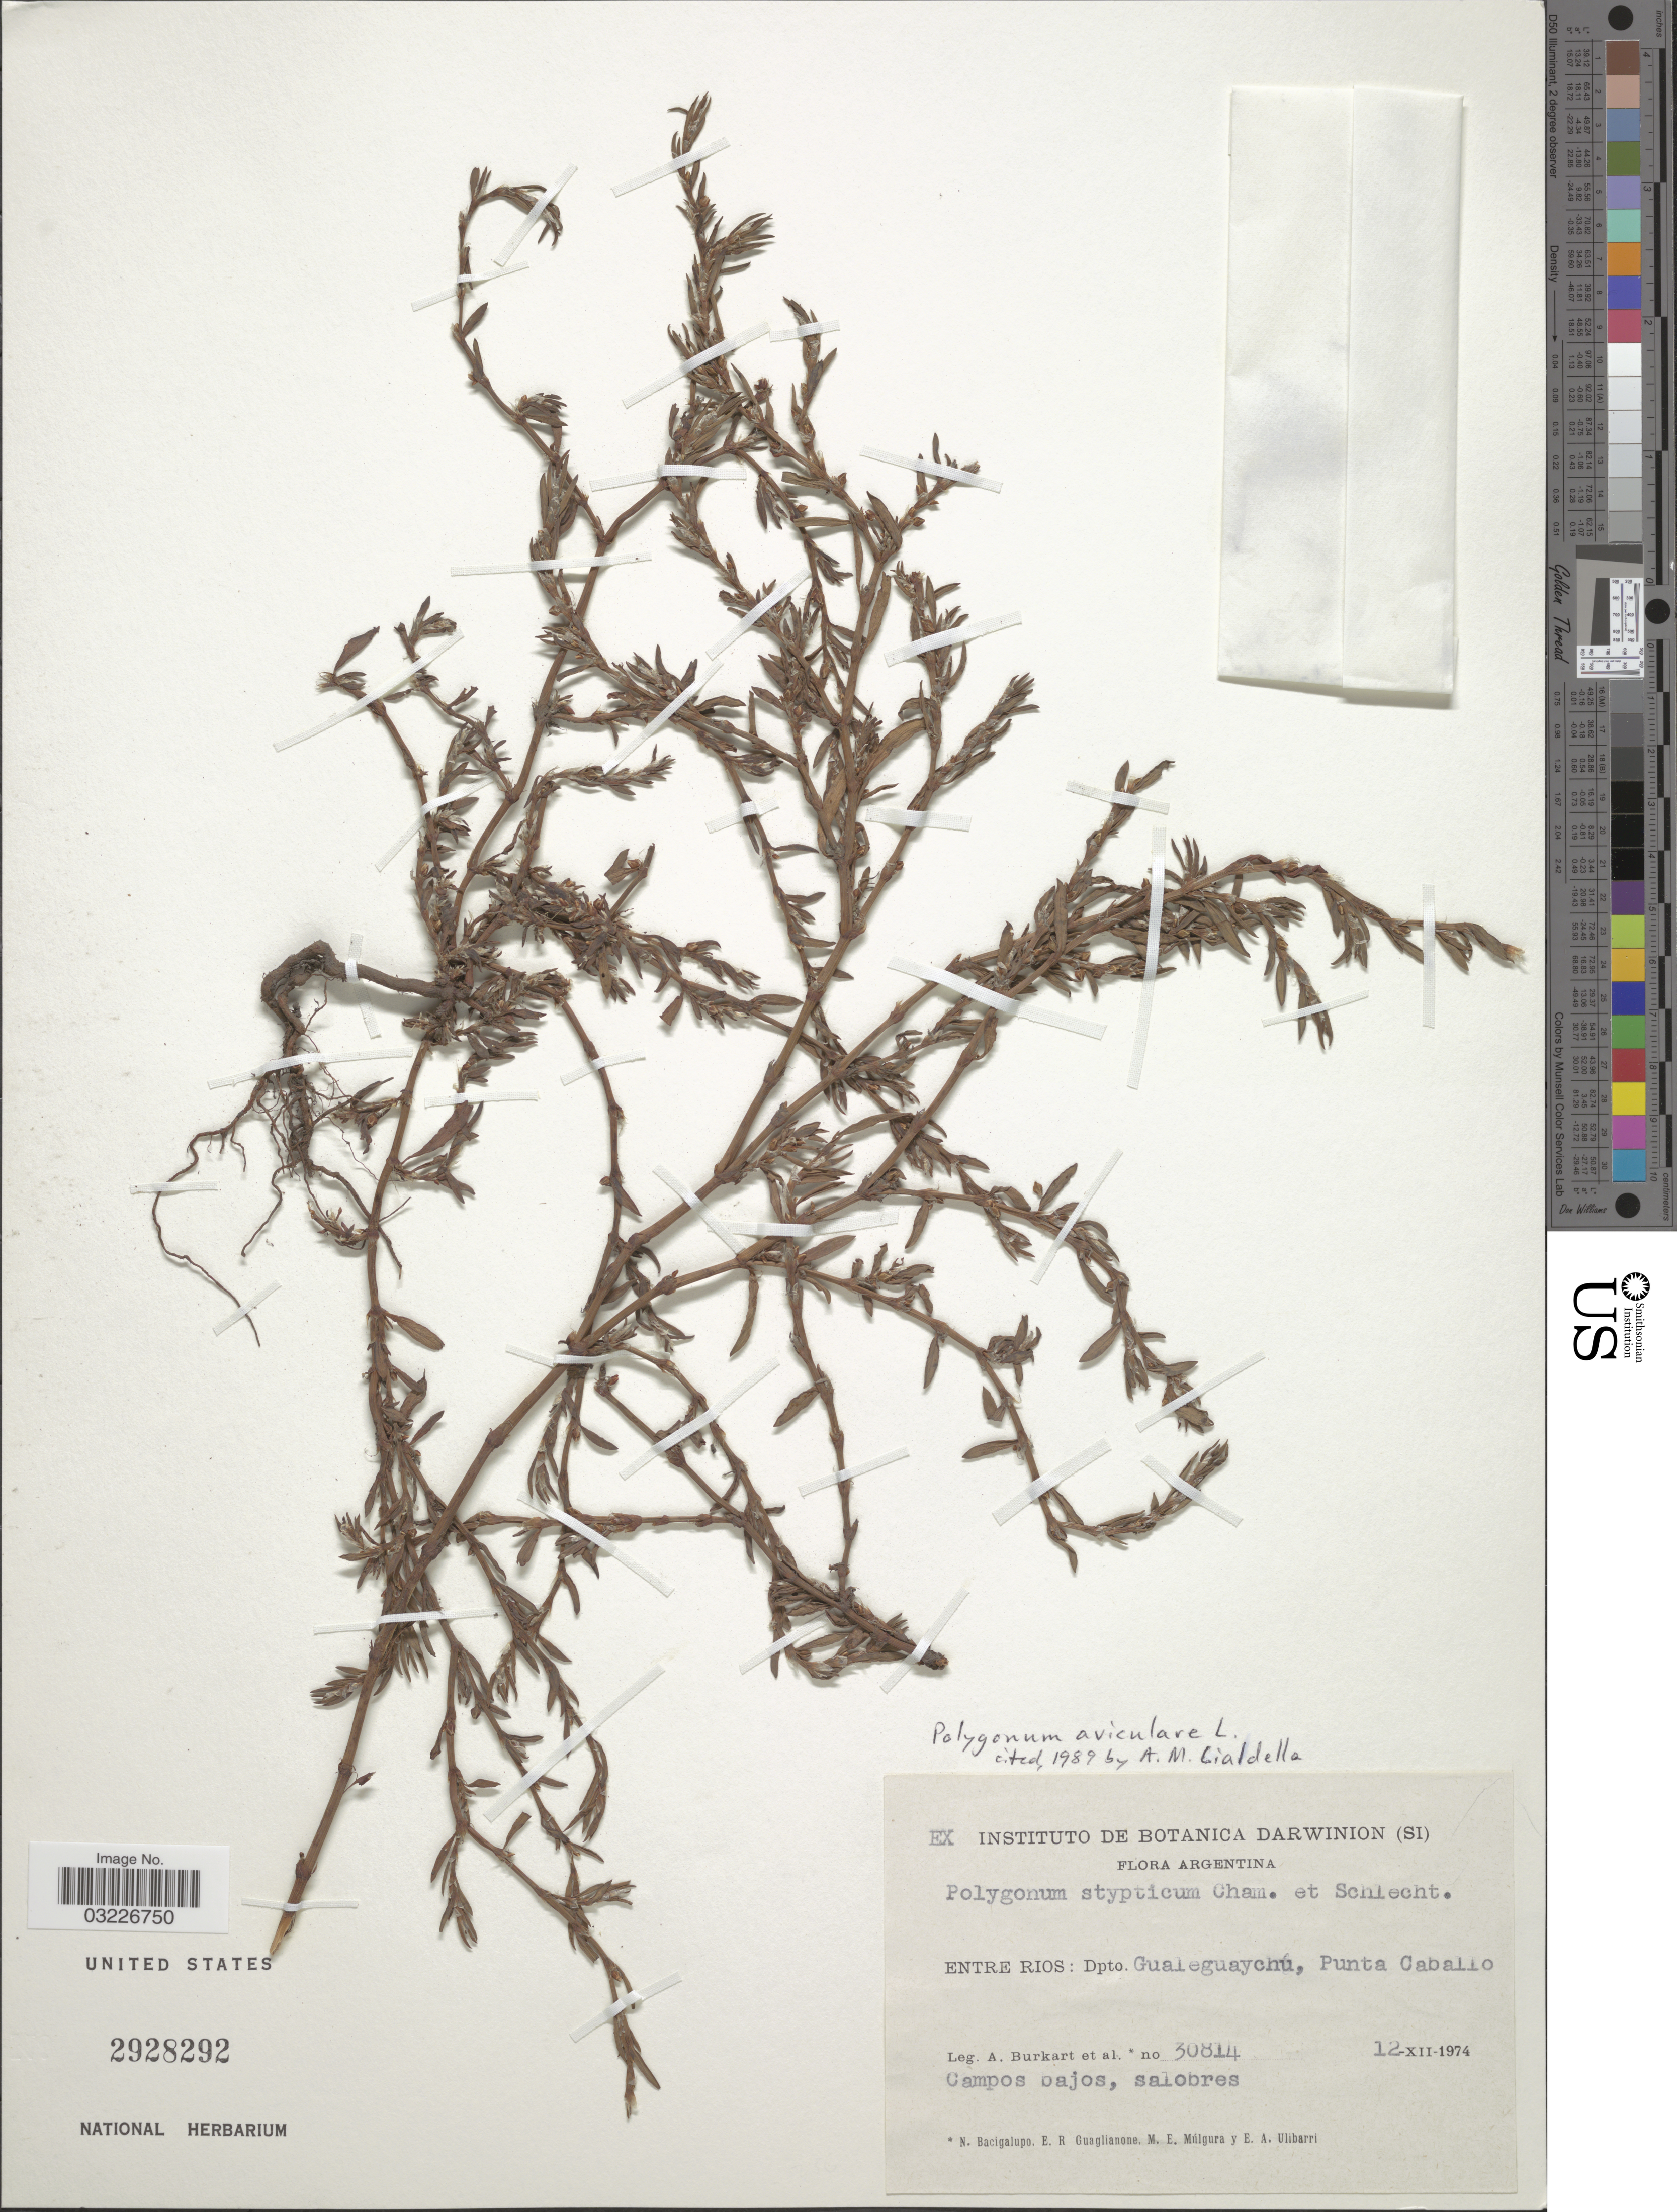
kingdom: Plantae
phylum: Tracheophyta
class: Magnoliopsida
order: Caryophyllales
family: Polygonaceae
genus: Polygonum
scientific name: Polygonum aviculare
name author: L.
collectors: A. E. Burkart, N. M. Bacigalupo, E. R. Guaglianone, M. E. Múlgura & E. A. Ulibarri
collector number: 30814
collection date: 1974-12-12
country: Argentina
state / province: Entre Rios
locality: Dpto. Gualeguaychú, Punta Caballo.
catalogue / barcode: US 2928292